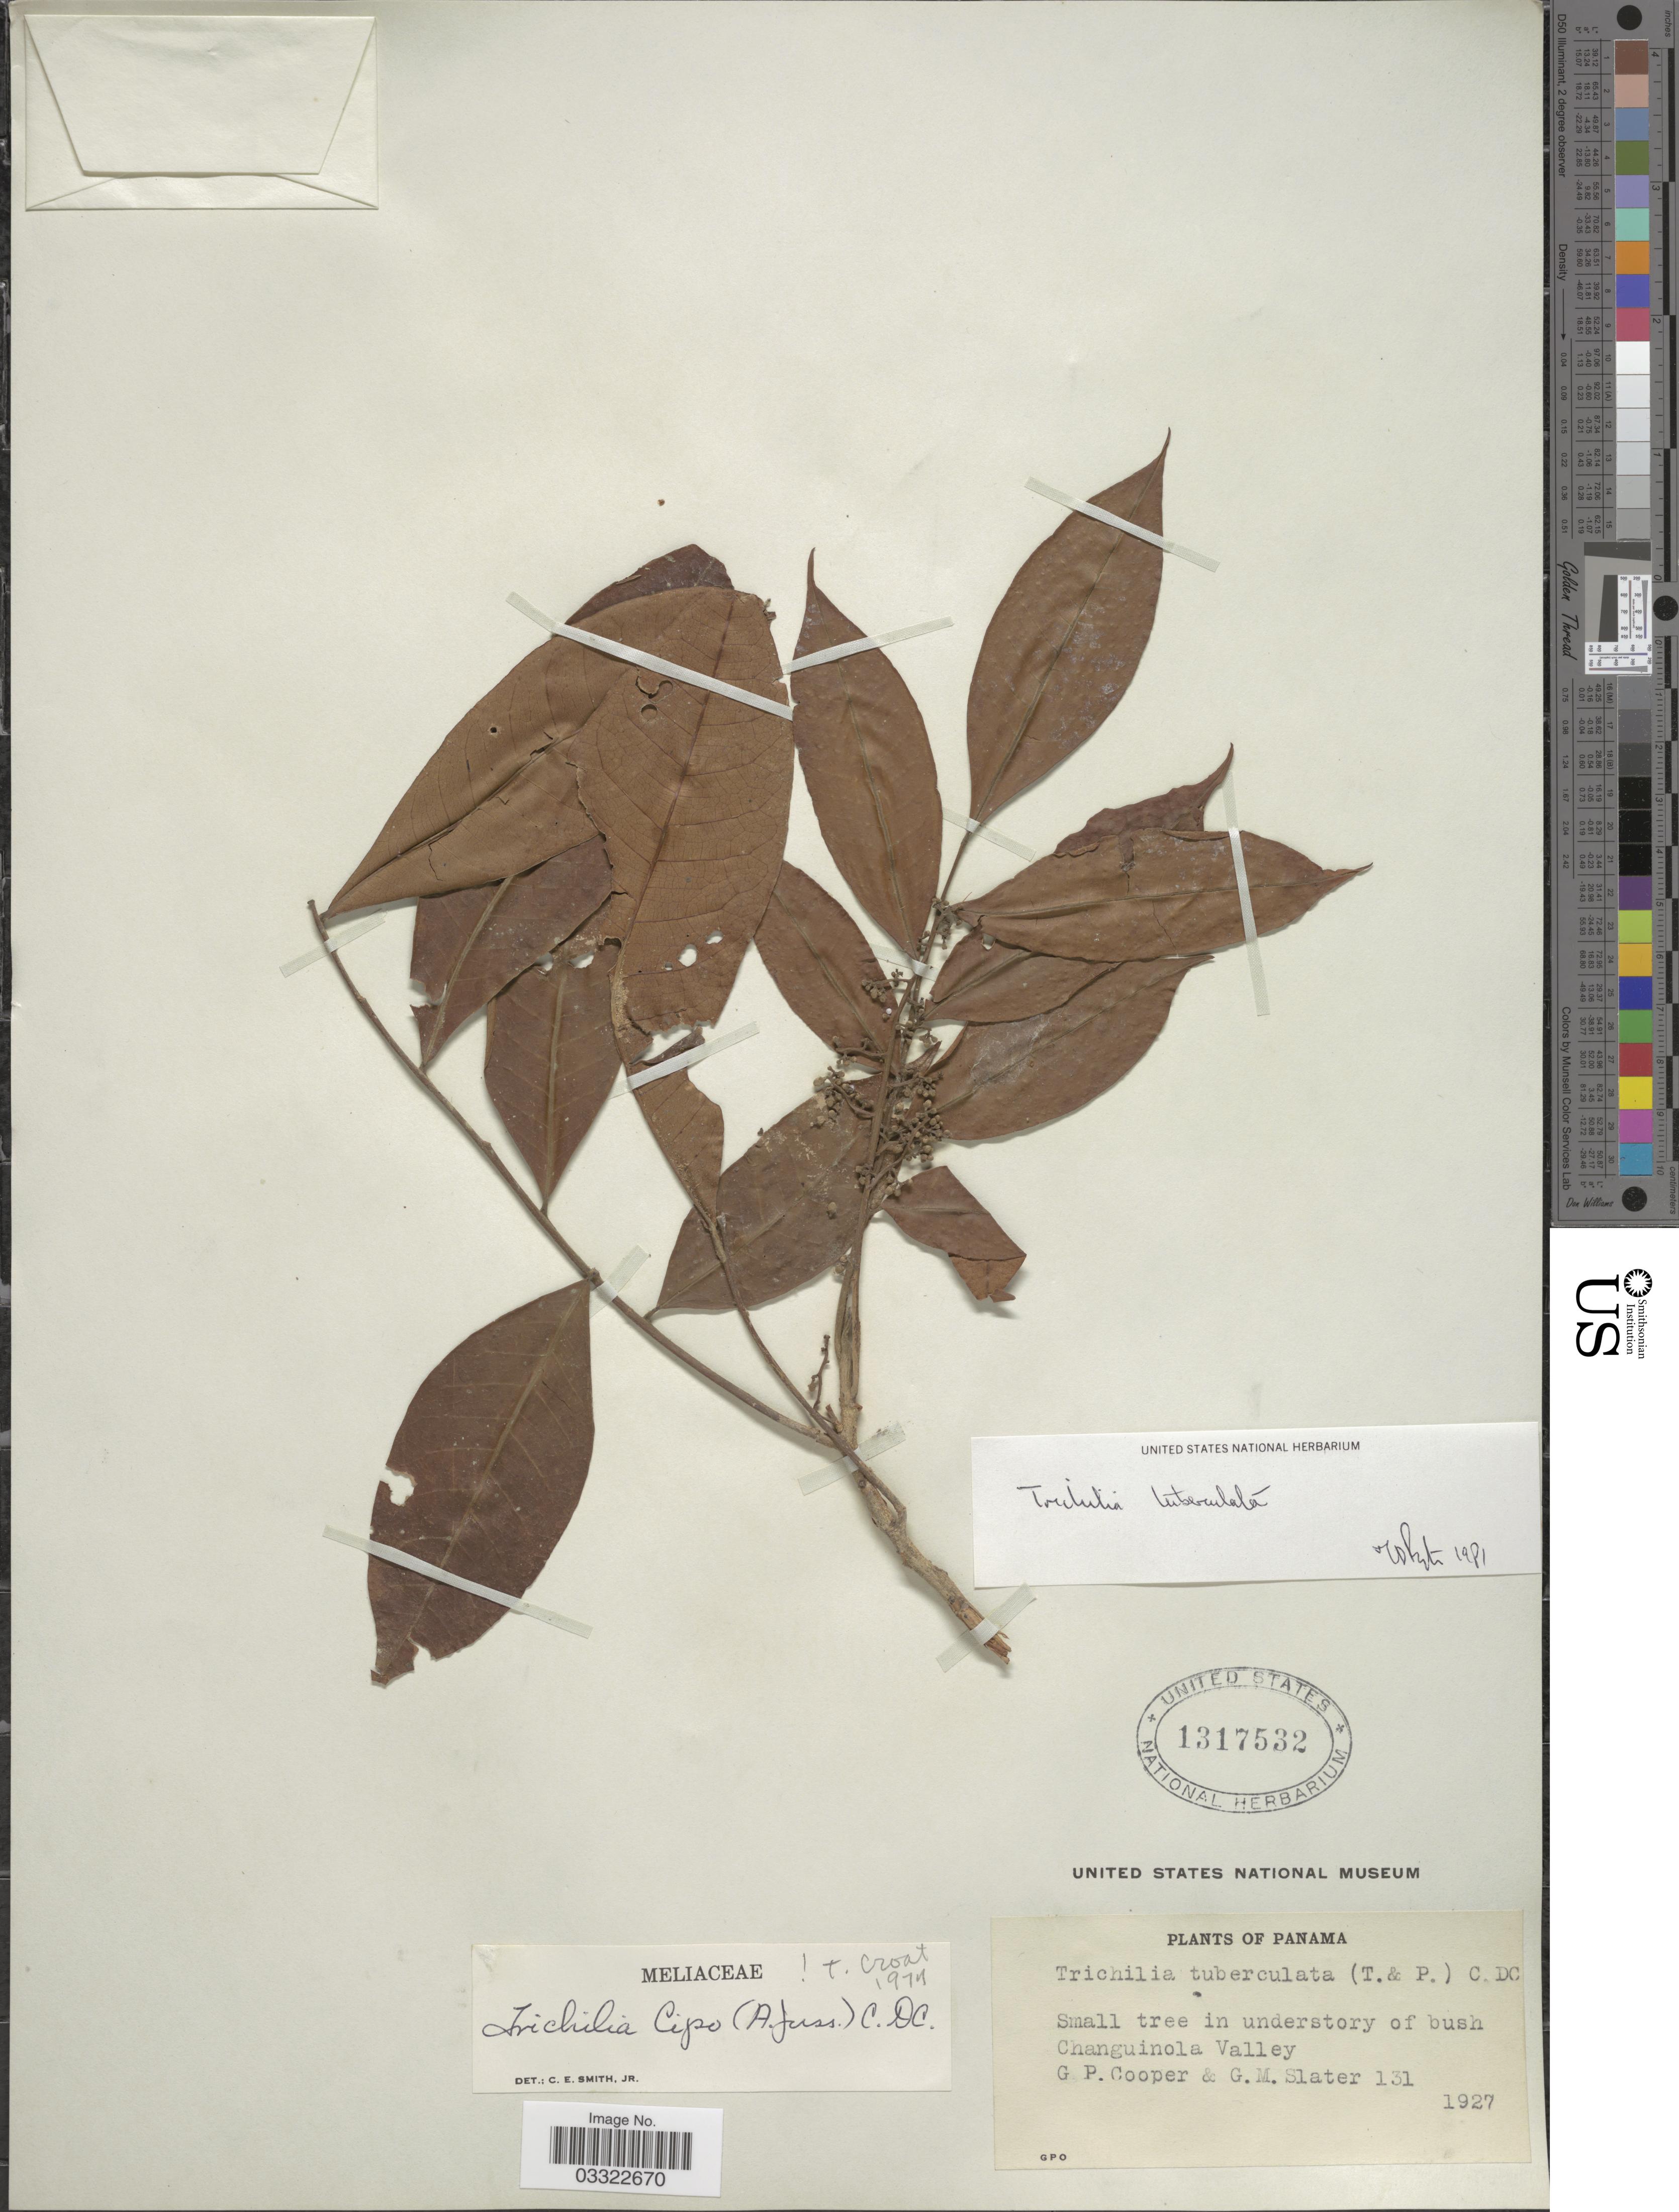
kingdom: Plantae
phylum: Tracheophyta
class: Magnoliopsida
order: Sapindales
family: Meliaceae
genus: Trichilia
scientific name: Trichilia tuberculata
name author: (Triana & Planch.) C. DC.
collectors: G. Cooper & G. Slater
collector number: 131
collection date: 1927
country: Panama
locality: In understory of bush Changuinola Valley.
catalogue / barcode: US 1317532